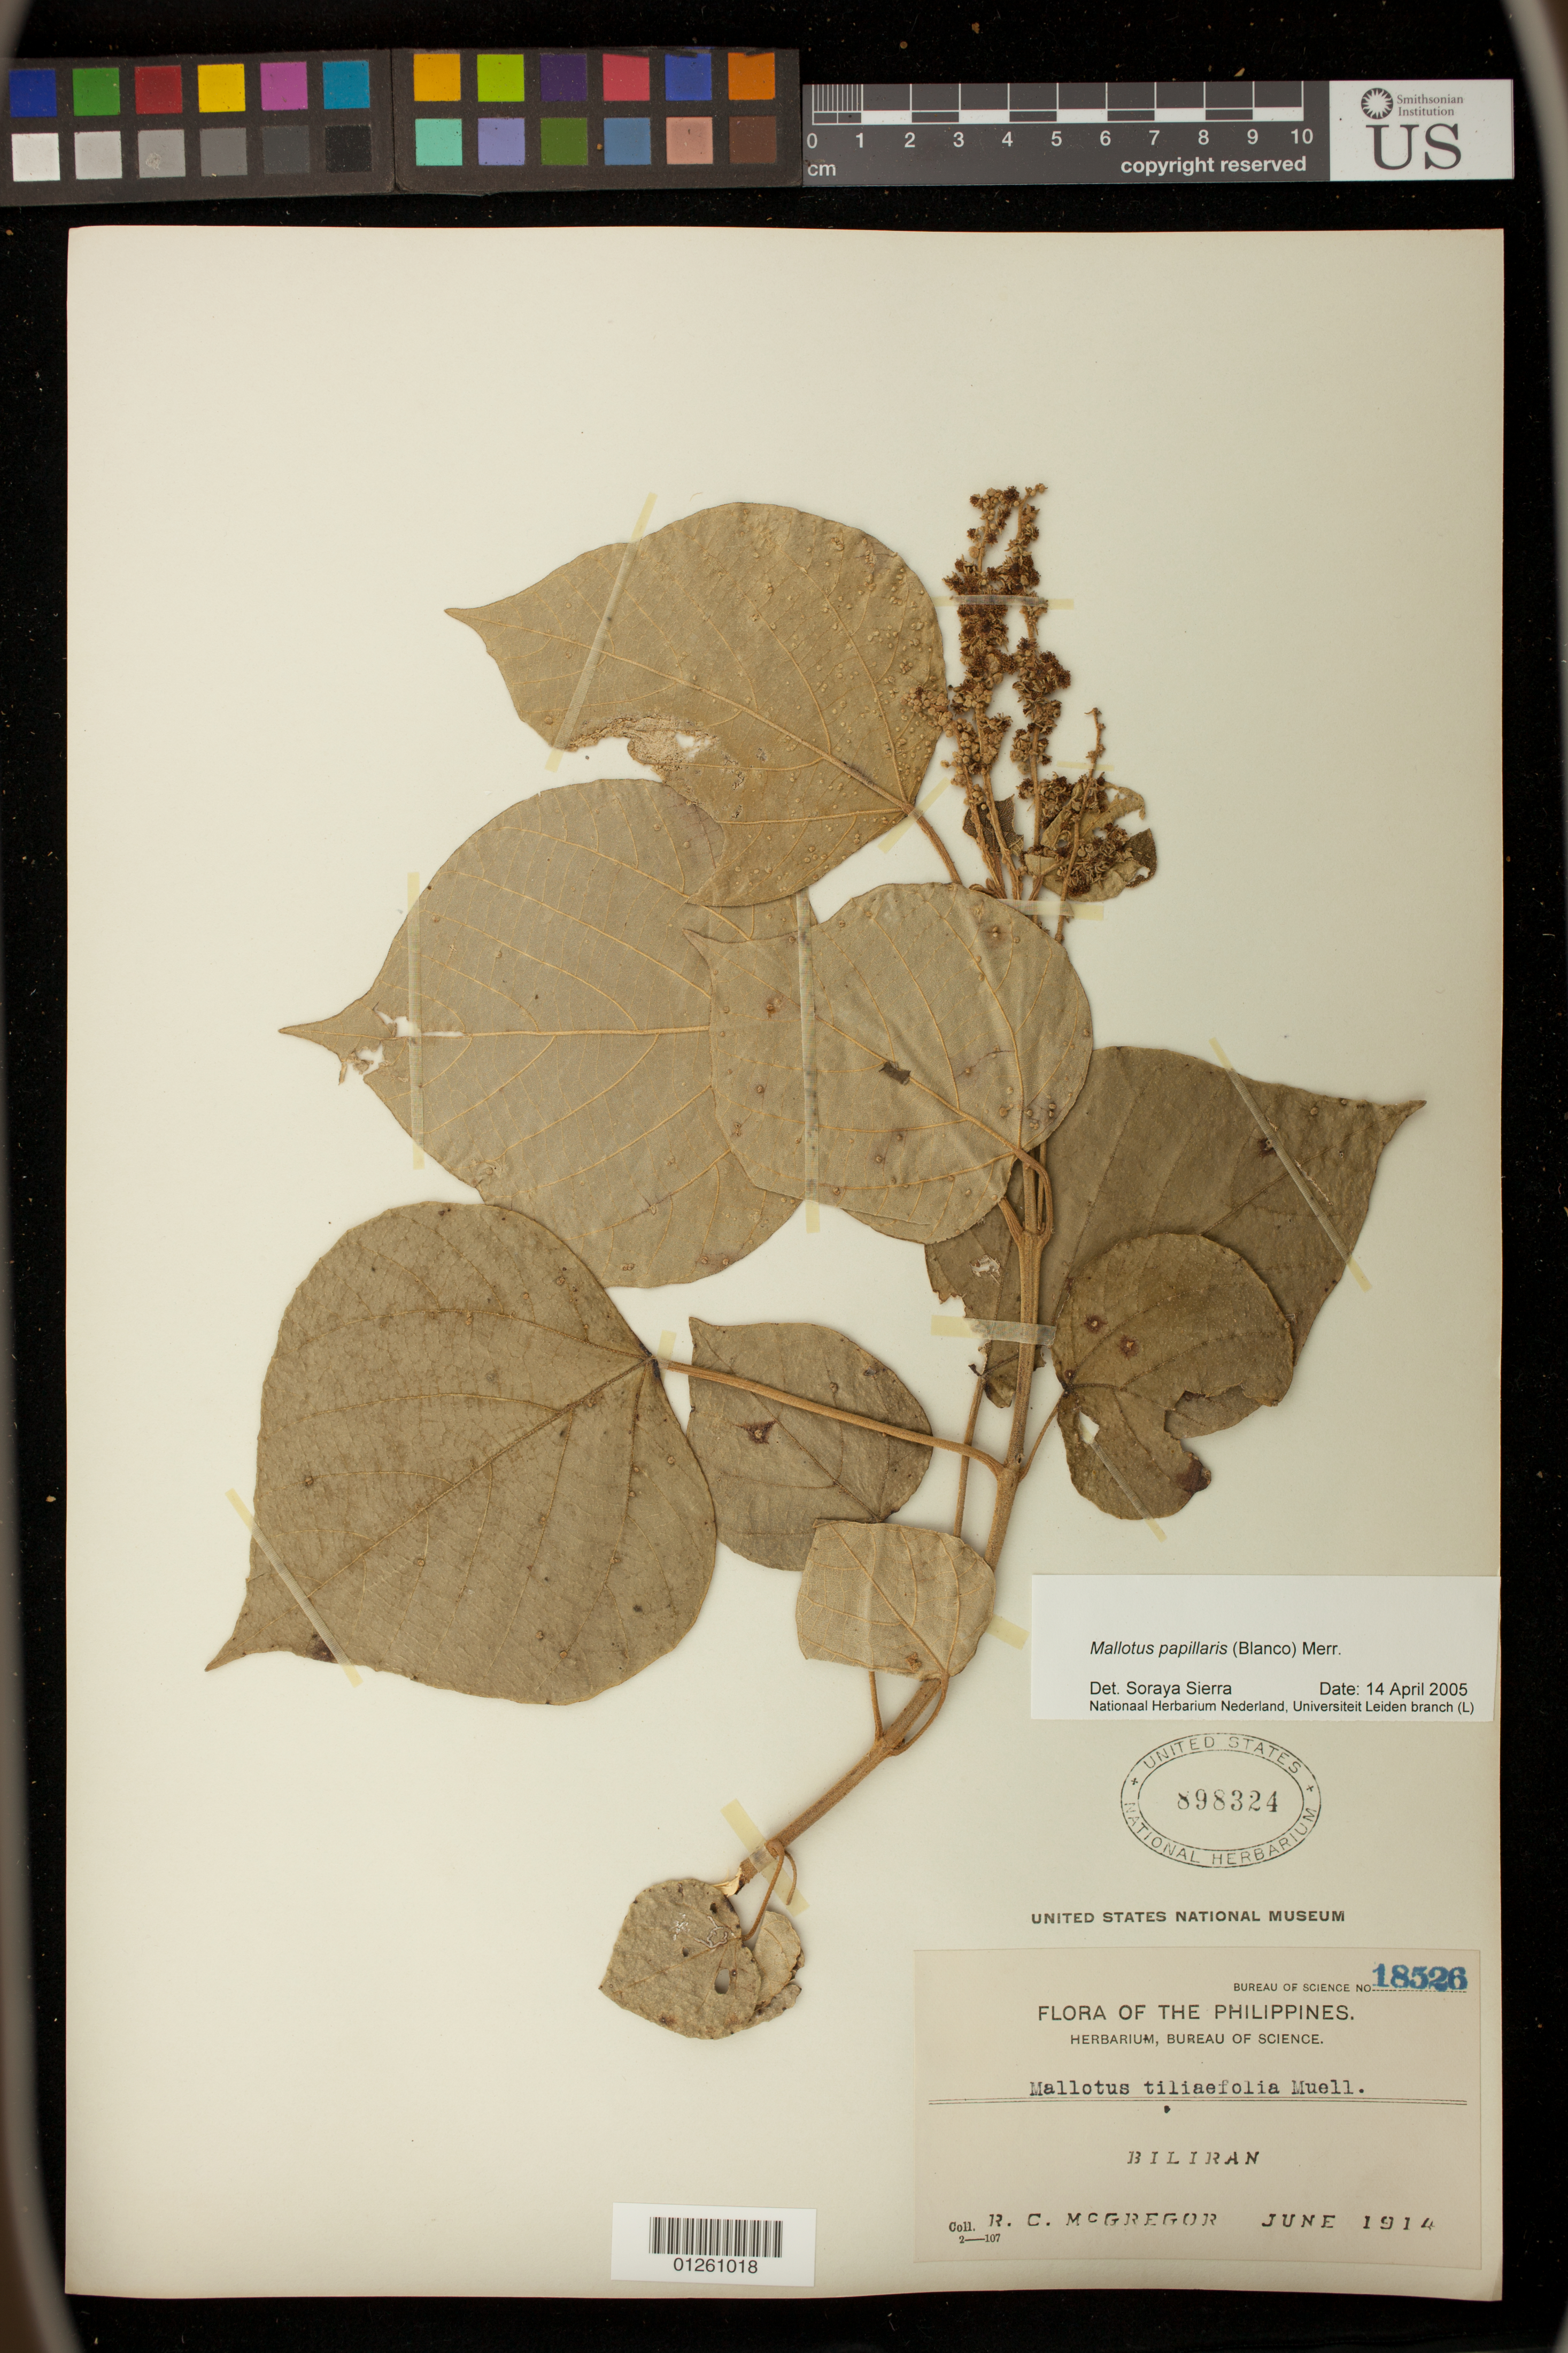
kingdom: Plantae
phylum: Tracheophyta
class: Magnoliopsida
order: Malpighiales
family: Euphorbiaceae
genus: Mallotus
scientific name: Mallotus papillaris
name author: (Blanco) Merr.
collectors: R. C. McGregor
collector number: Bur. Sci. 18526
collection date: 1914-06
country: Philippines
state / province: Eastern Visayas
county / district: Biliran Province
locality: Biliran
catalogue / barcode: US 898324